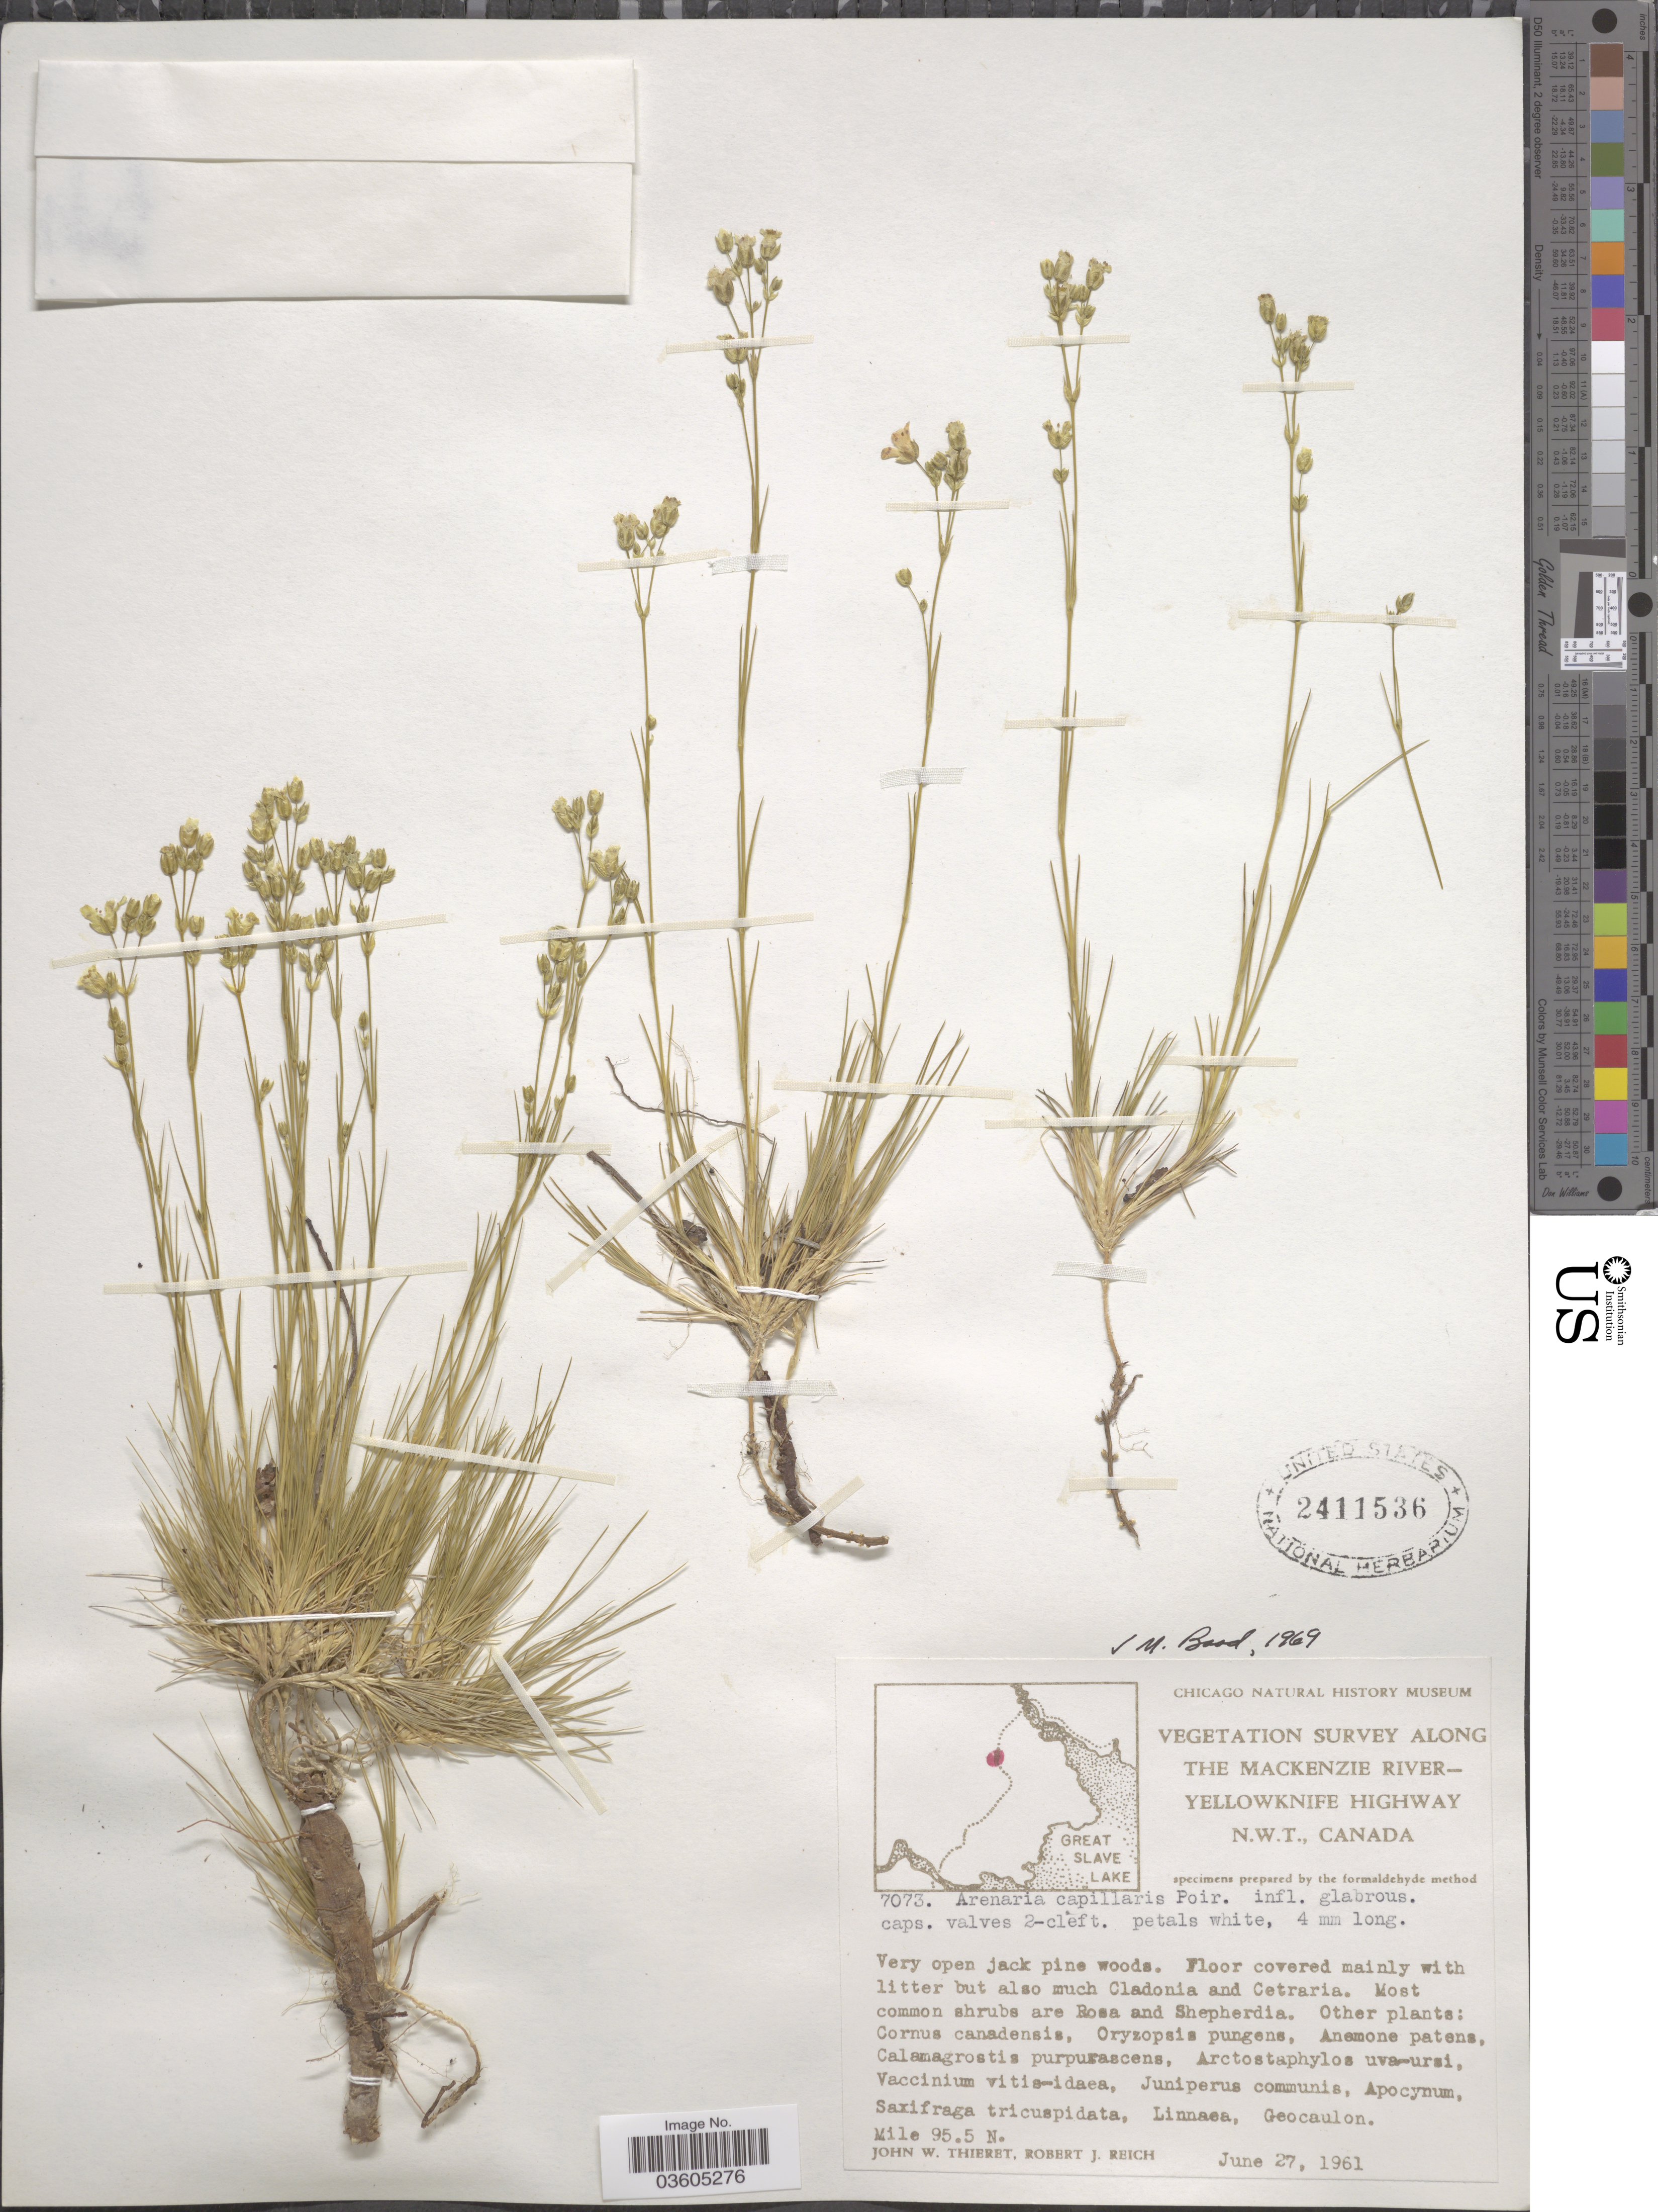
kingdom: Plantae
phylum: Tracheophyta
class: Magnoliopsida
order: Caryophyllales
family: Caryophyllaceae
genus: Eremogone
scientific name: Eremogone capillaris var. capillaris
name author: (Poir.) Fenzl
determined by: Strong, Mark T., (BOT), Smithsonian Institution - National Museum of Natural History (UNITED STATES)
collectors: J. W. Thieret & R. Reich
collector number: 7073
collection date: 1961-06-27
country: Canada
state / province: Northwest Territories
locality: Along the Mackenzie River-Yellowknife Highway. Mile 95.5 N.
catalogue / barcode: US 2411536